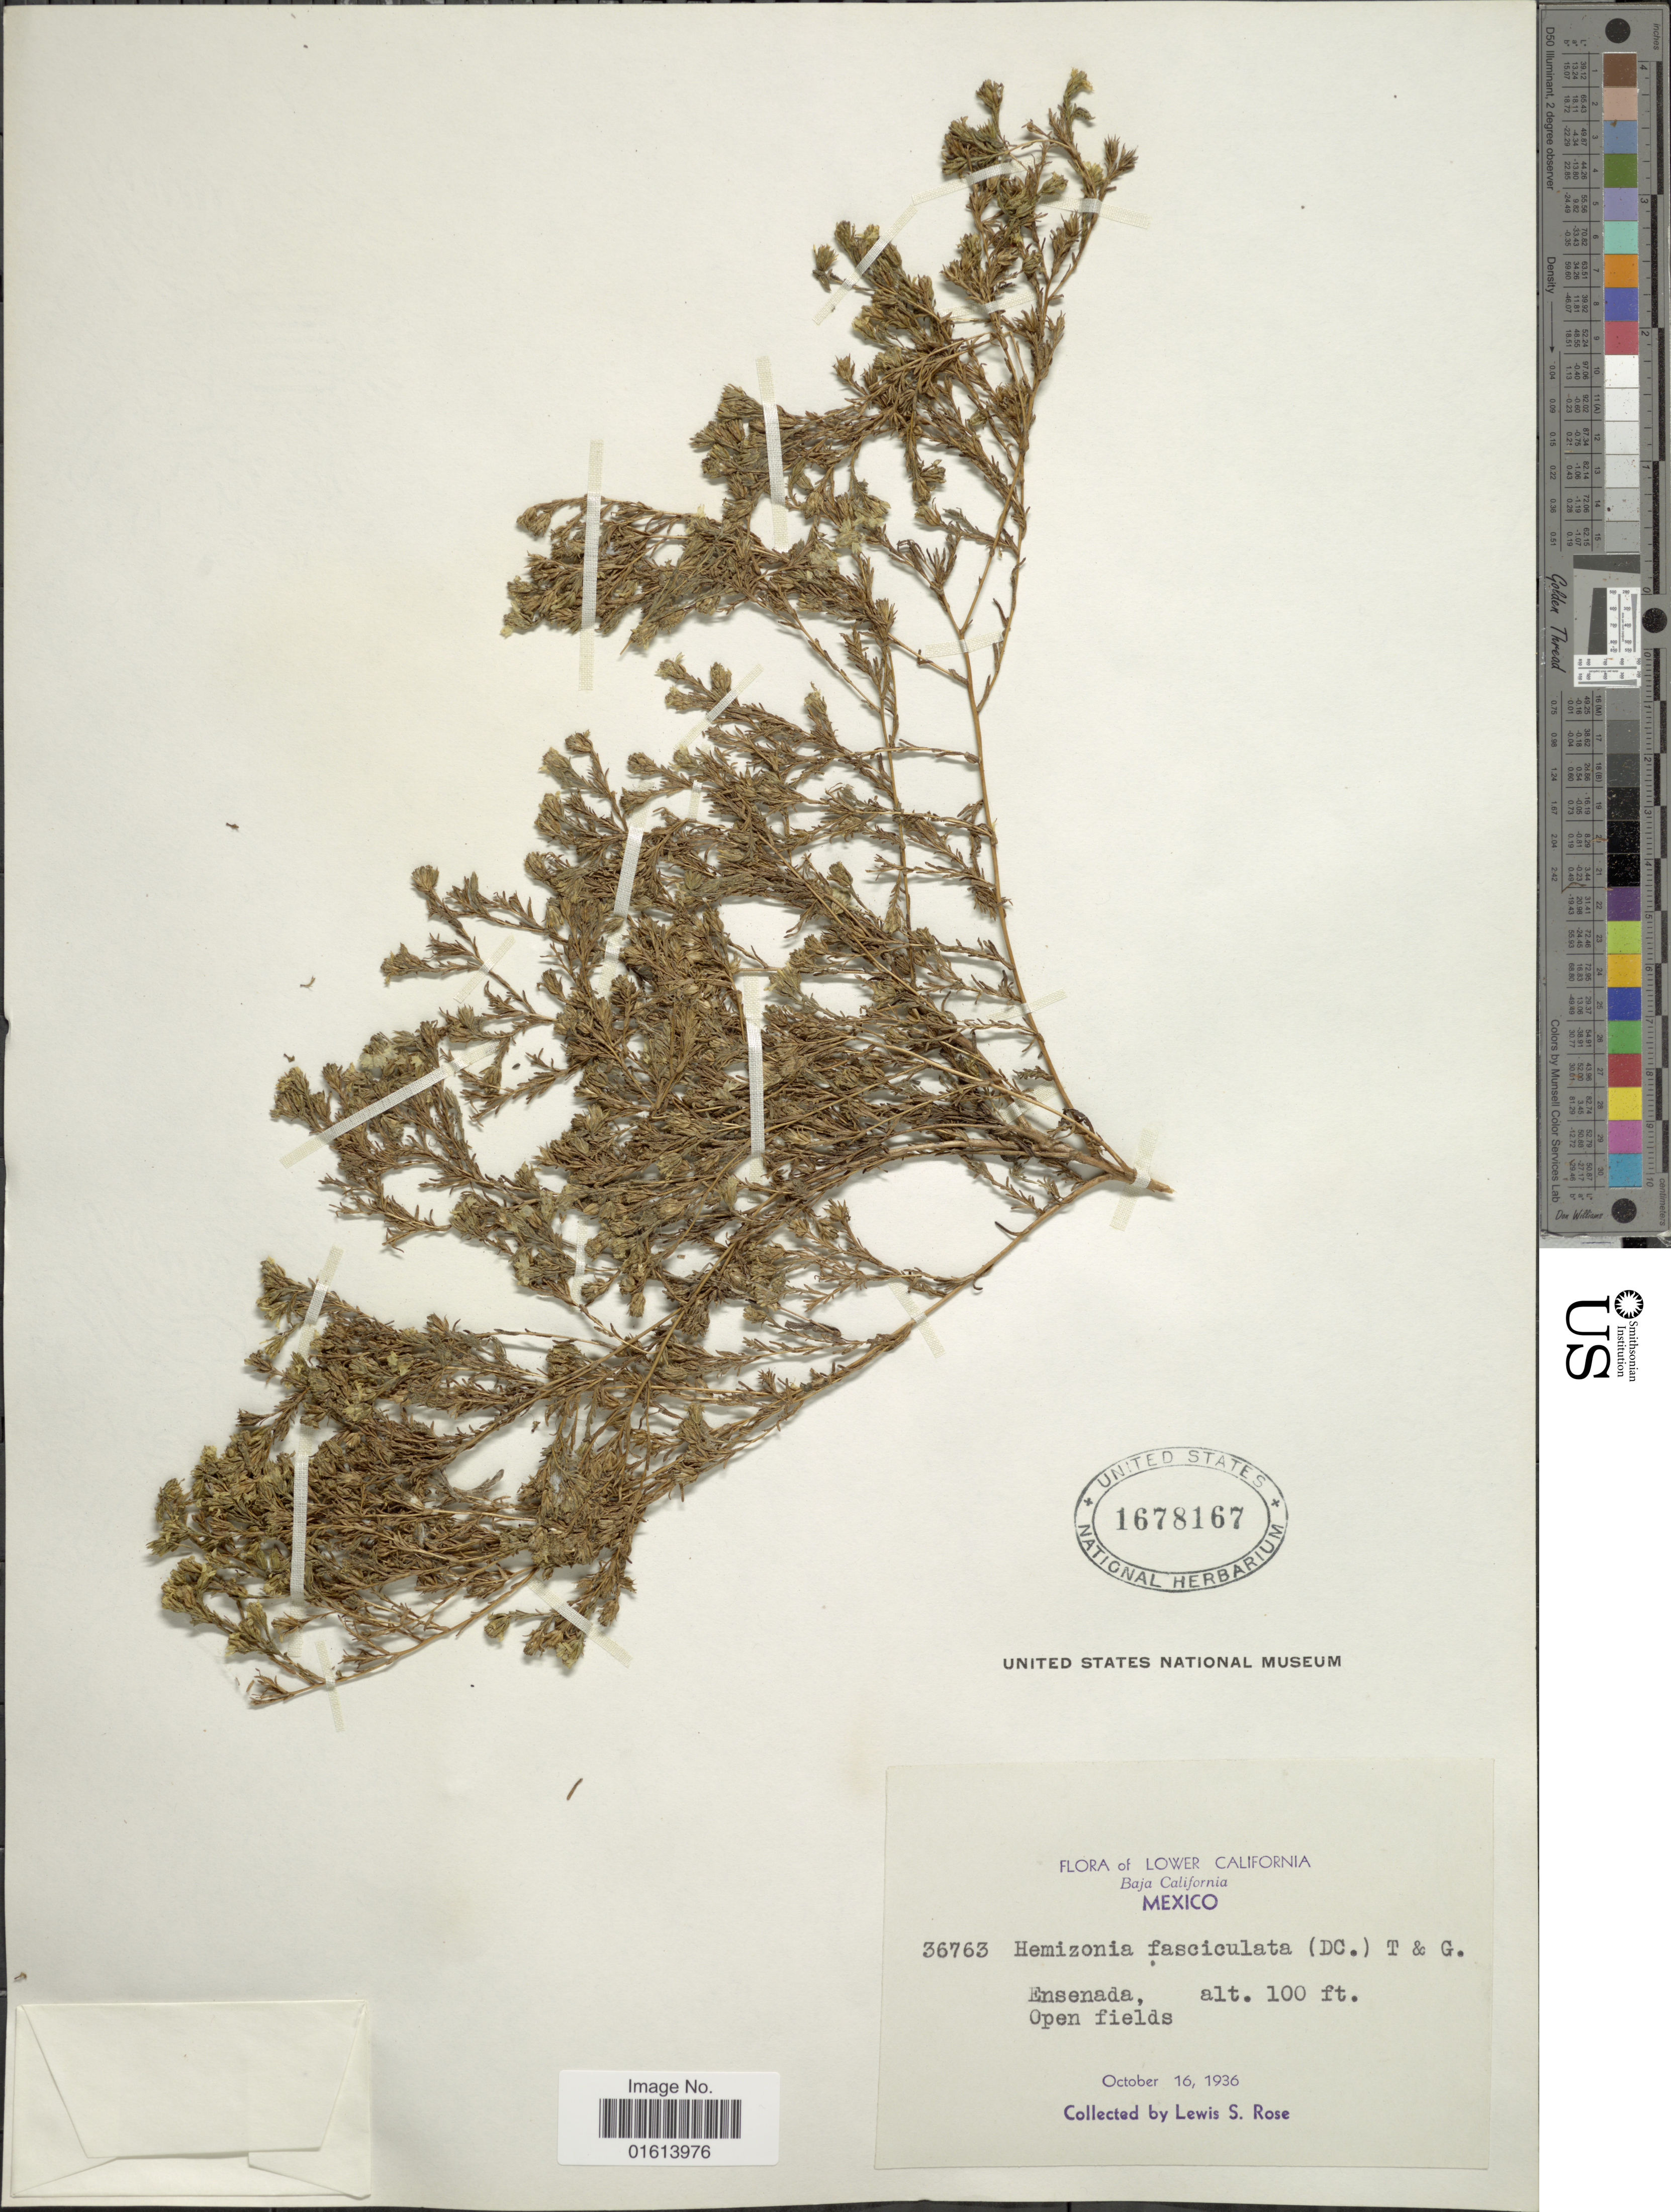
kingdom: Plantae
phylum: Tracheophyta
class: Magnoliopsida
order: Asterales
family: Asteraceae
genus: Deinandra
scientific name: Deinandra fasciculata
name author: (DC.) Greene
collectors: L. S. Rose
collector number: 36763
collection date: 1936-10-16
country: Mexico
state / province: Baja California Norte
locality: Lower California, Ensenada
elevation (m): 30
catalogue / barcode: US 1678167